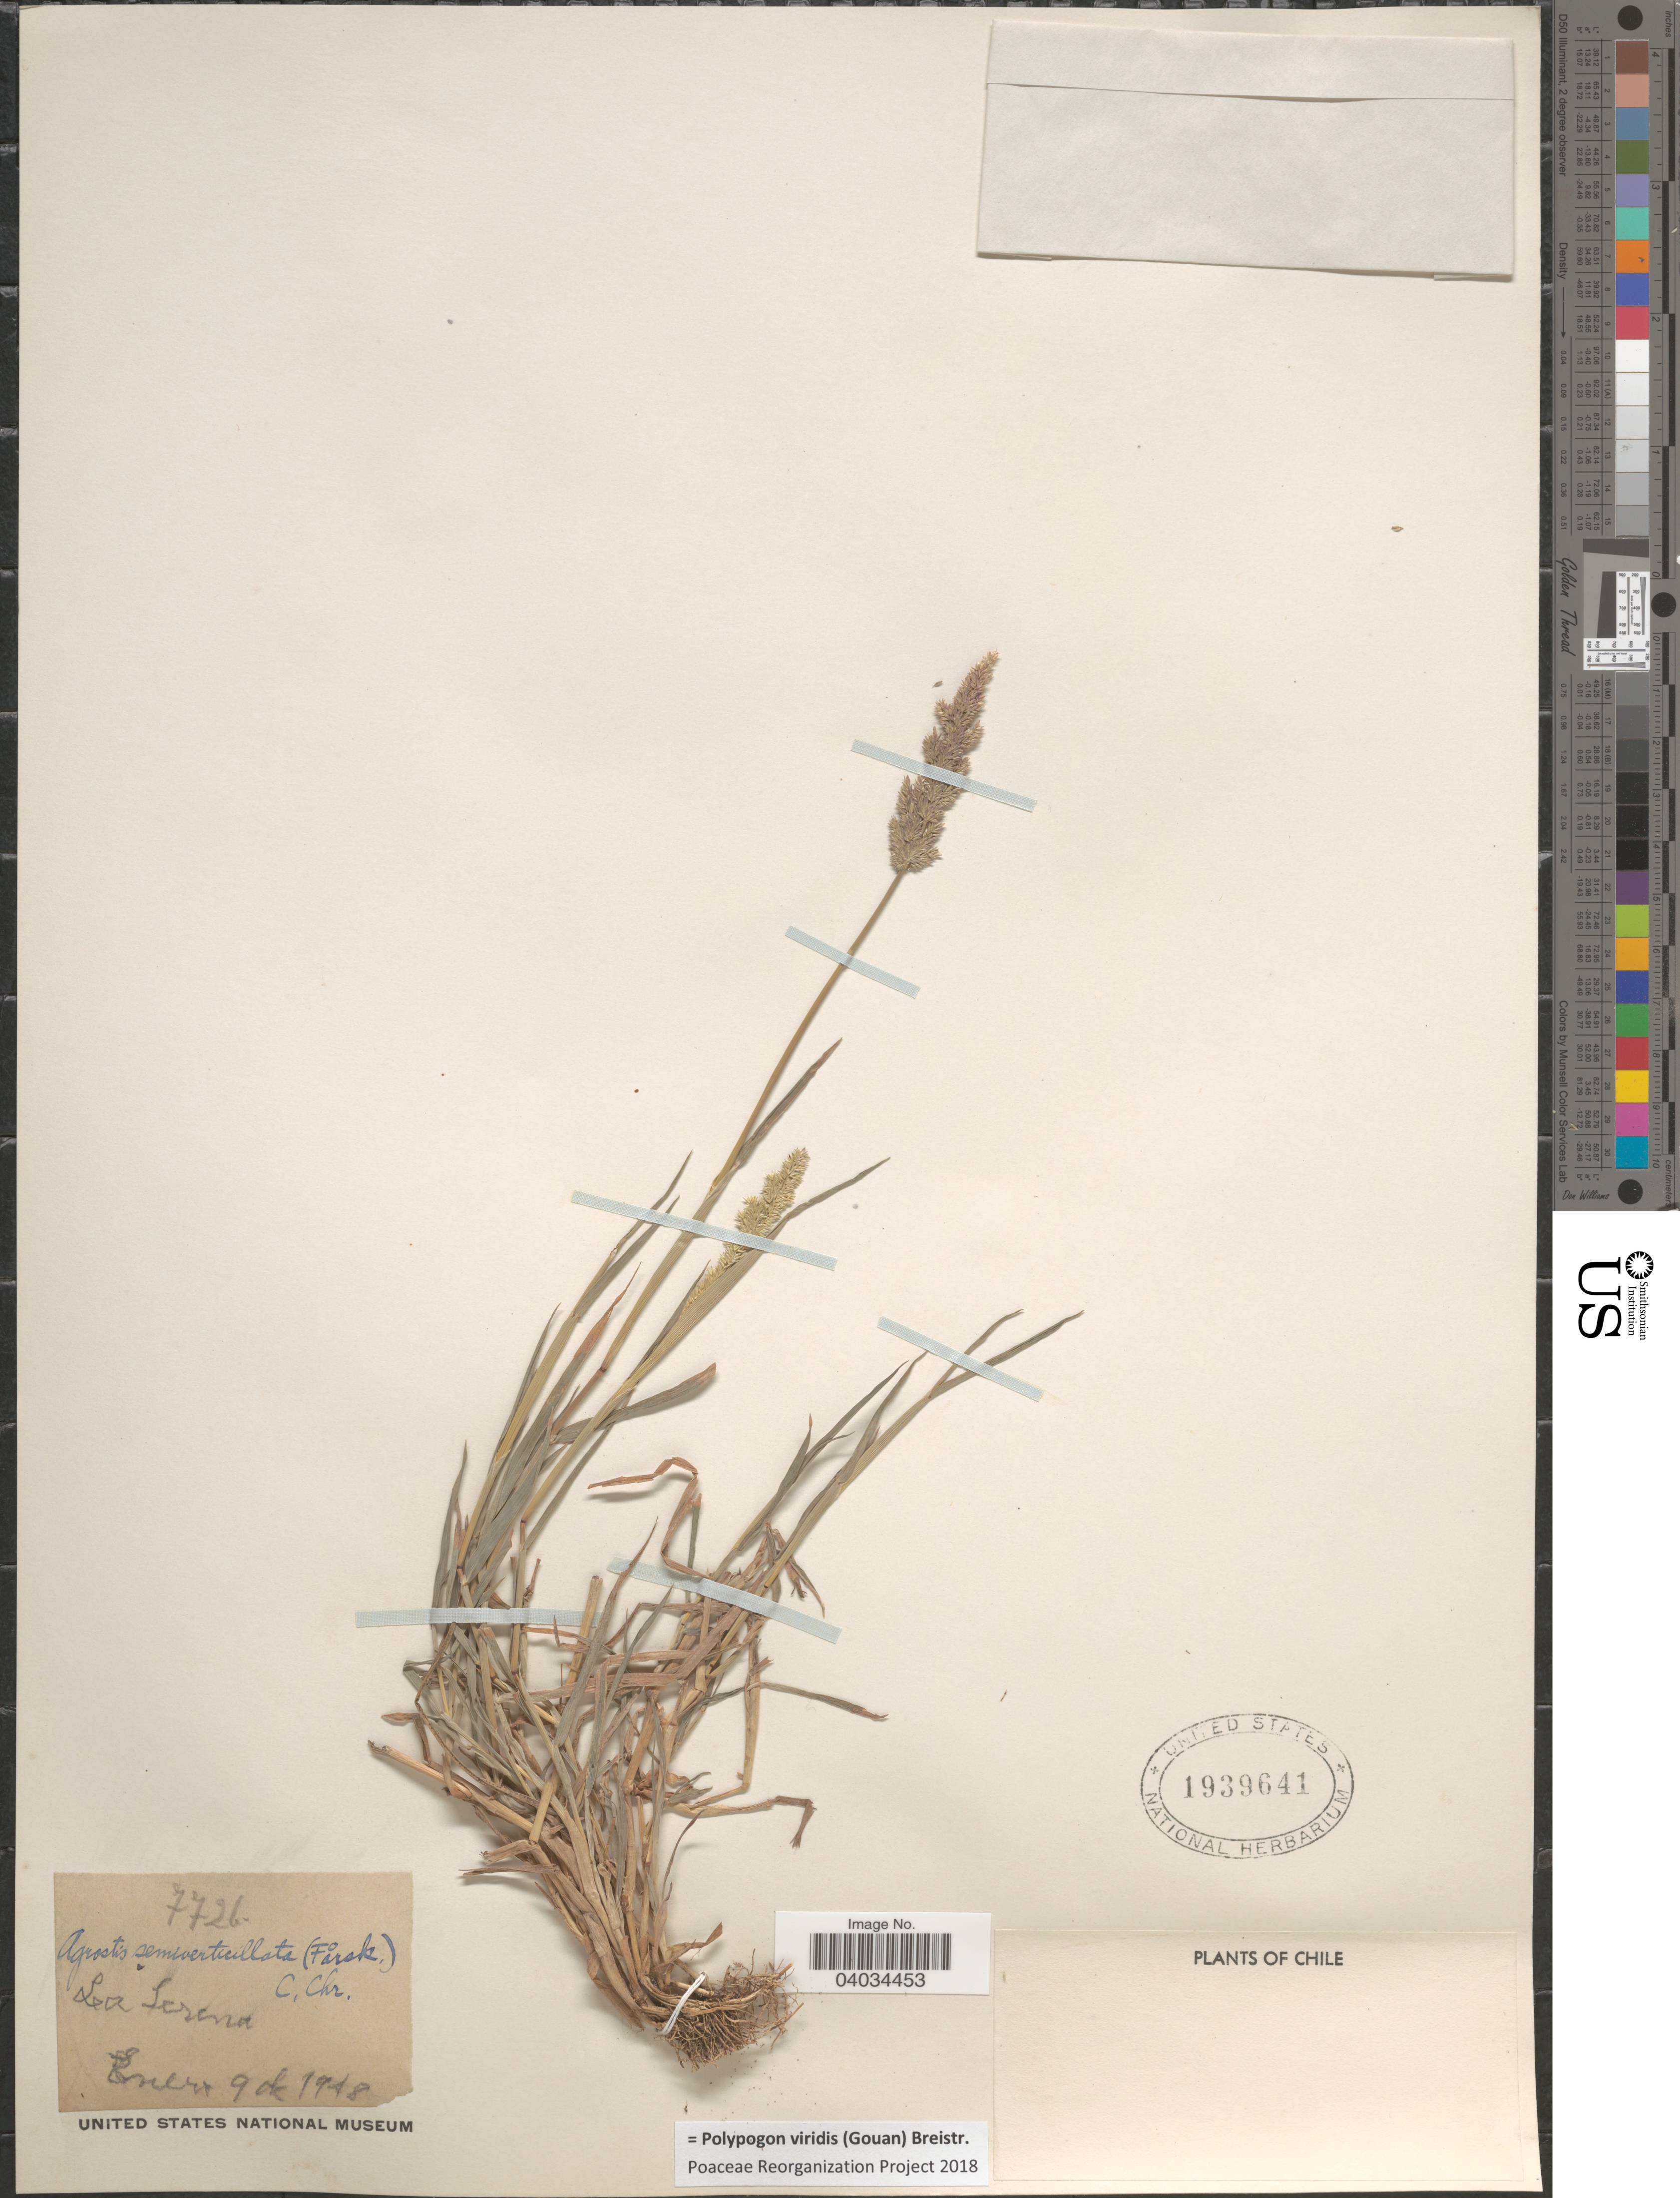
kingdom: Plantae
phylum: Tracheophyta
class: Liliopsida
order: Poales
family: Poaceae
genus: Polypogon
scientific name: Polypogon viridis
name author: (Gouan) Breistroffer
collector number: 7726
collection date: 1948-01-09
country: Chile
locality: La Serena.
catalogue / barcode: US 1939641